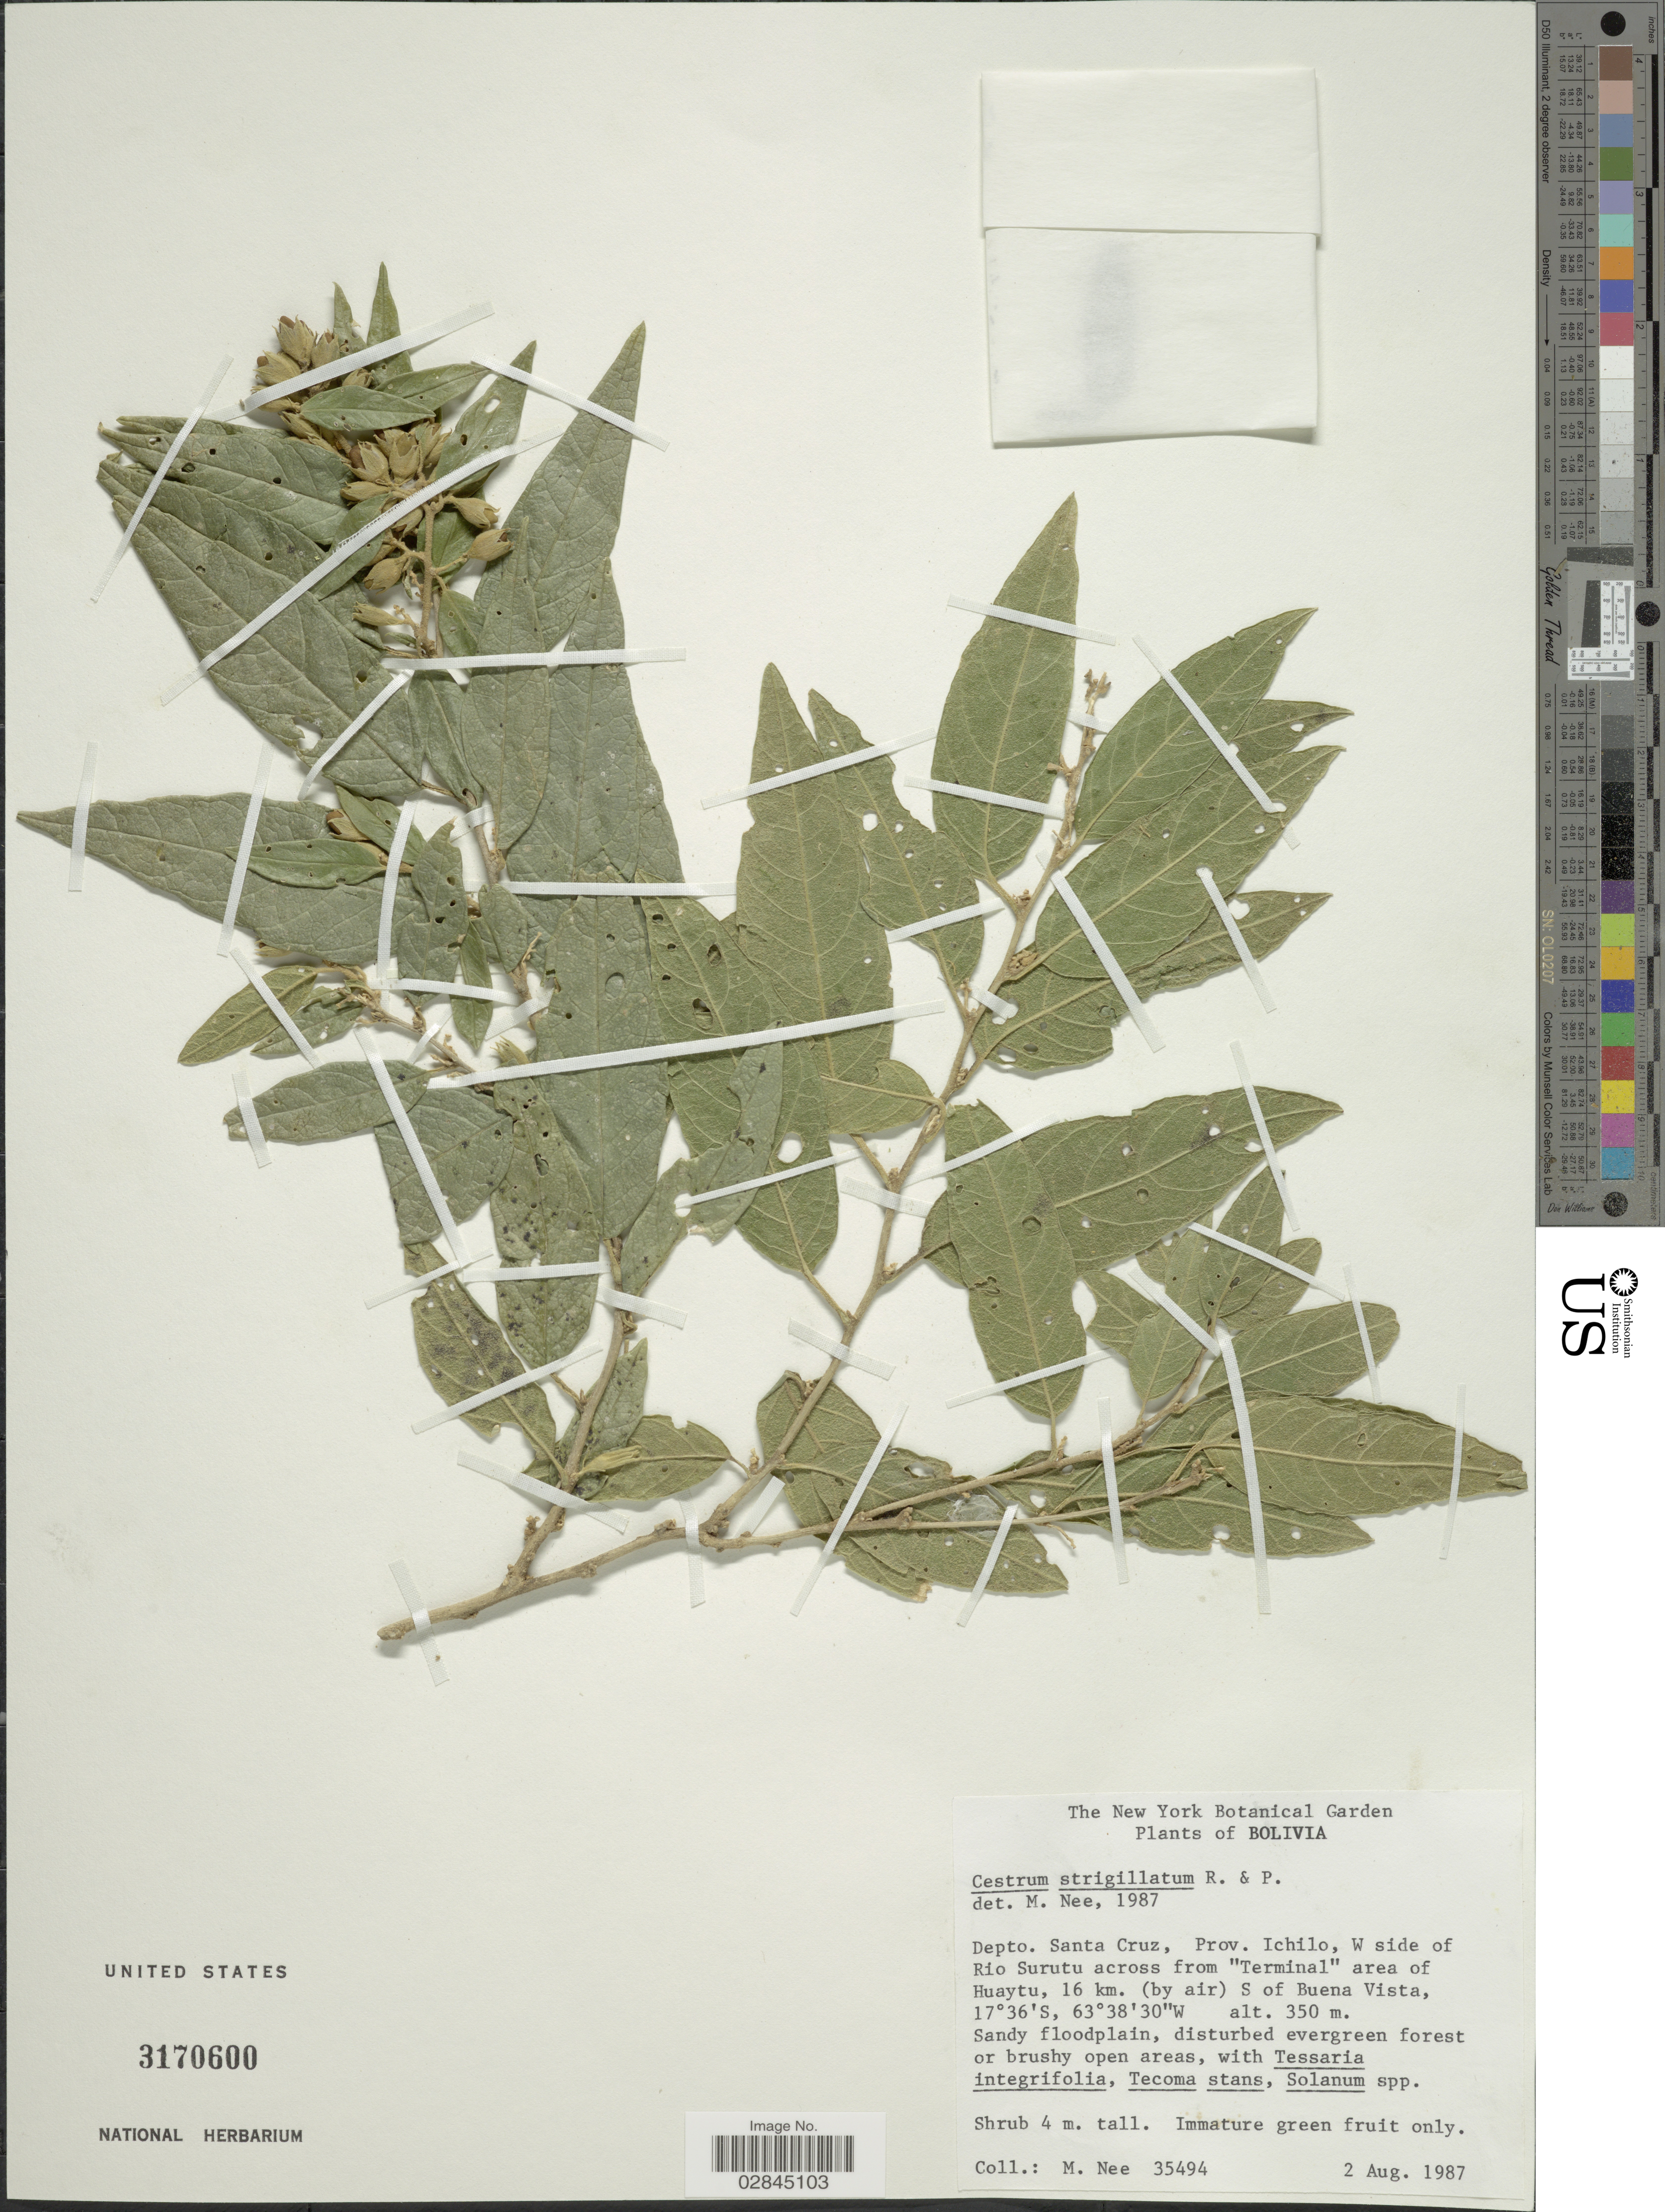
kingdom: Plantae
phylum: Tracheophyta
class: Magnoliopsida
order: Solanales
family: Solanaceae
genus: Cestrum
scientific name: Cestrum strigilatum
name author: Ruiz & Pav.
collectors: M. Nee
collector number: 35494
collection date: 1987-08-02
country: Bolivia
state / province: Santa Cruz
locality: Depto. Santa Cruz, Prov. Ichilo, W side of Rio Surutu across from "Terminal" area of Huaytu, 16 km. (by air) S of Buena Vista.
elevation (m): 350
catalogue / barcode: US 3170600